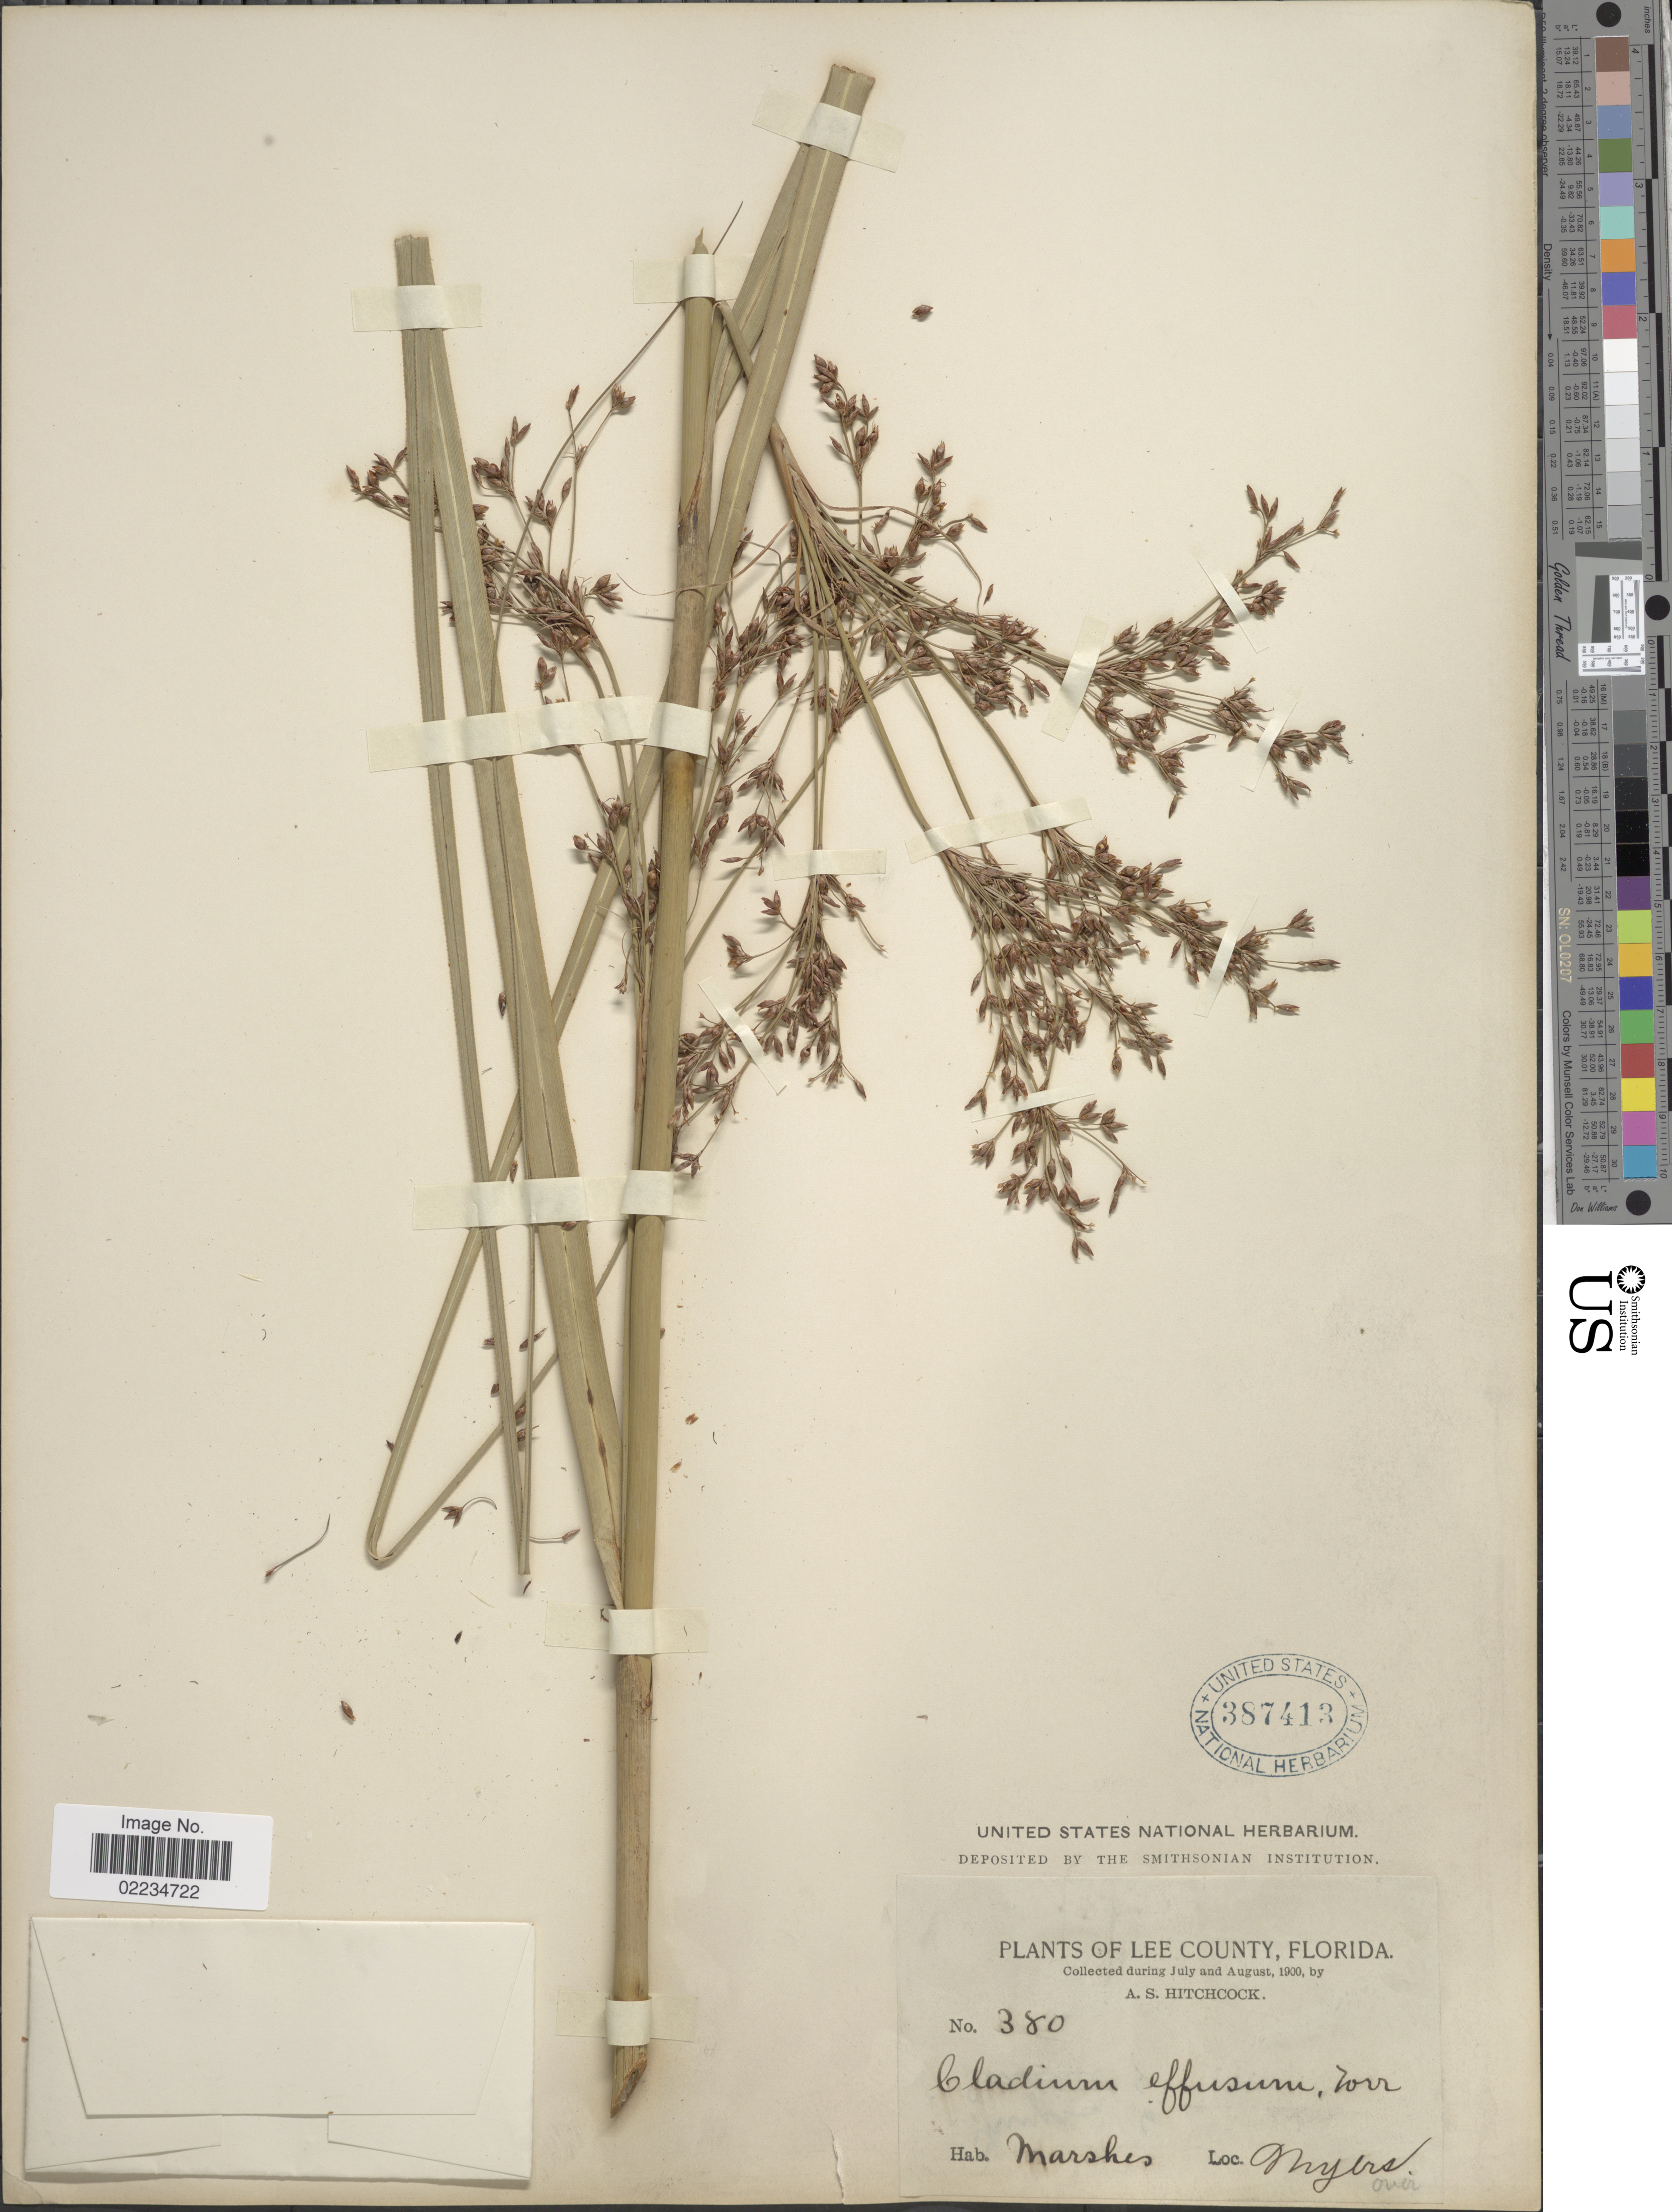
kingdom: Plantae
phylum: Tracheophyta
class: Liliopsida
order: Poales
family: Cyperaceae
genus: Cladium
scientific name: Cladium jamaicense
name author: Crantz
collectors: A. S. Hitchcock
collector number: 380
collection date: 1900-07/1900-08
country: United States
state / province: Florida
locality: Lee County, Marshes, Myers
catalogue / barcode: US 387413